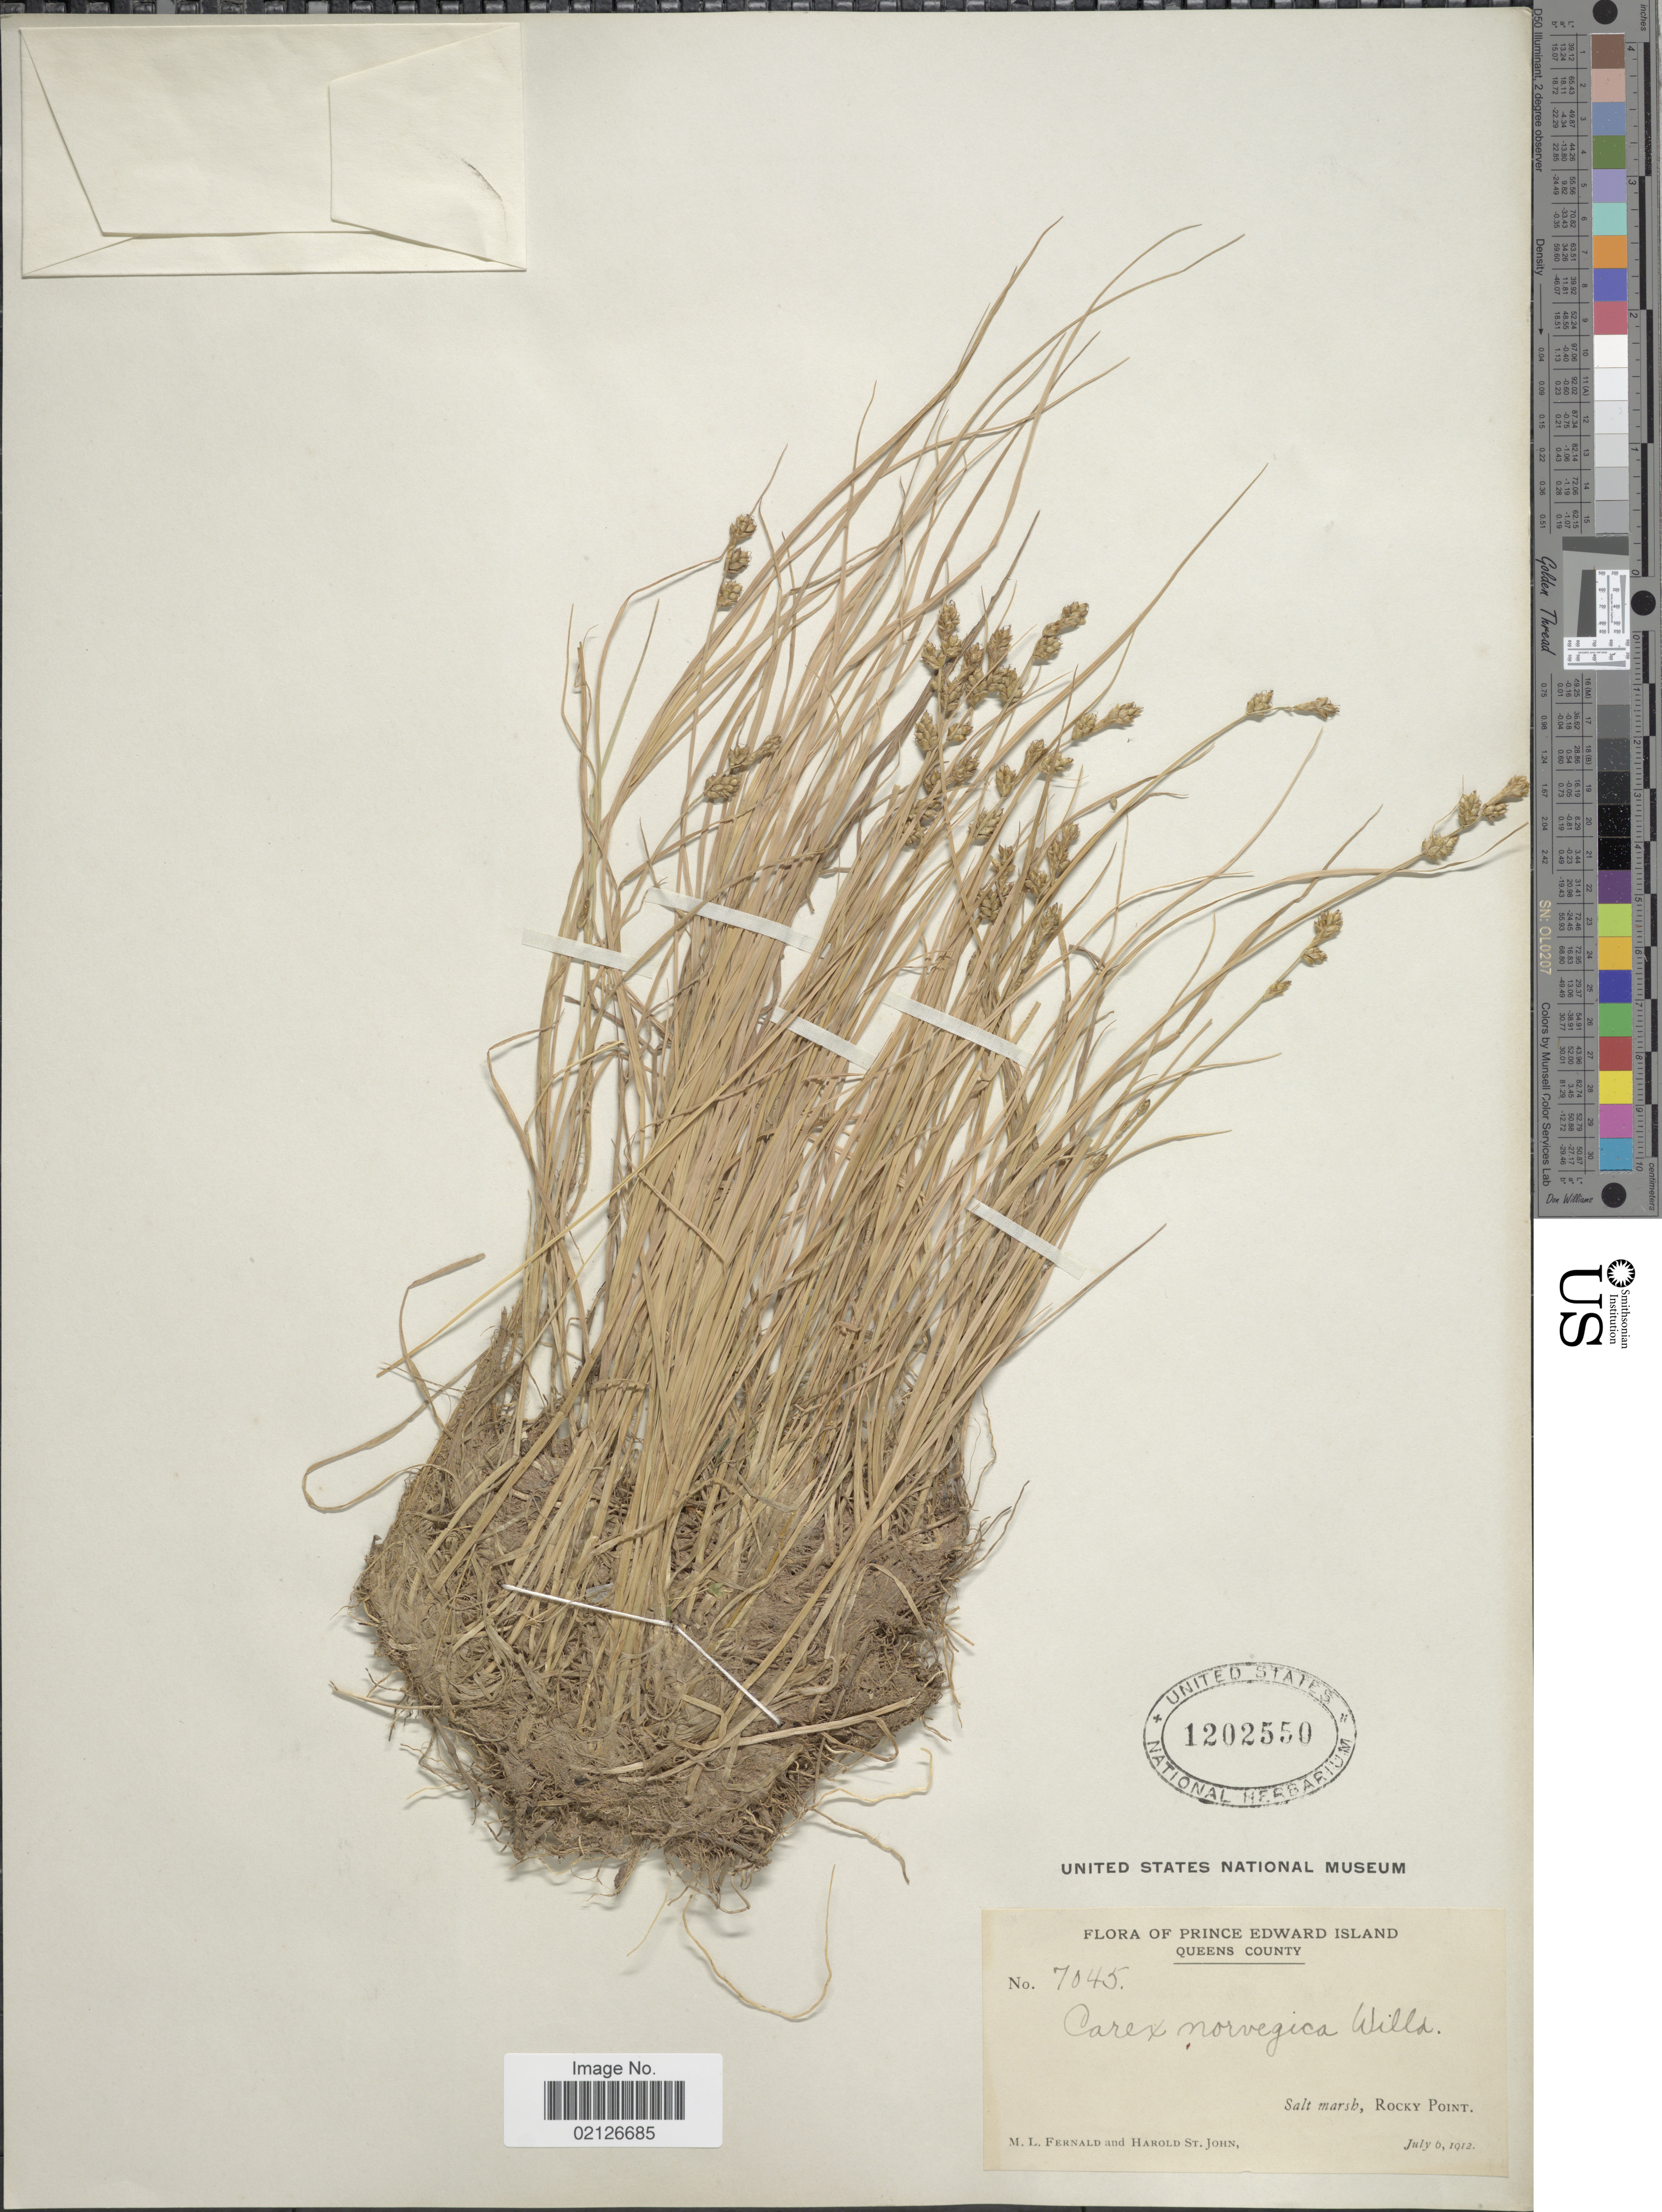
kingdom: Plantae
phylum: Tracheophyta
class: Liliopsida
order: Poales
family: Cyperaceae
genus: Carex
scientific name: Carex norvegica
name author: Retz.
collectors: M. L. Fernald & H. St. John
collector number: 7045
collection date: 1912-07-06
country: Canada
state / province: Prince Edward Island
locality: Queens County, Salt marsh, Rocky Point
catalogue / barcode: US 1202550